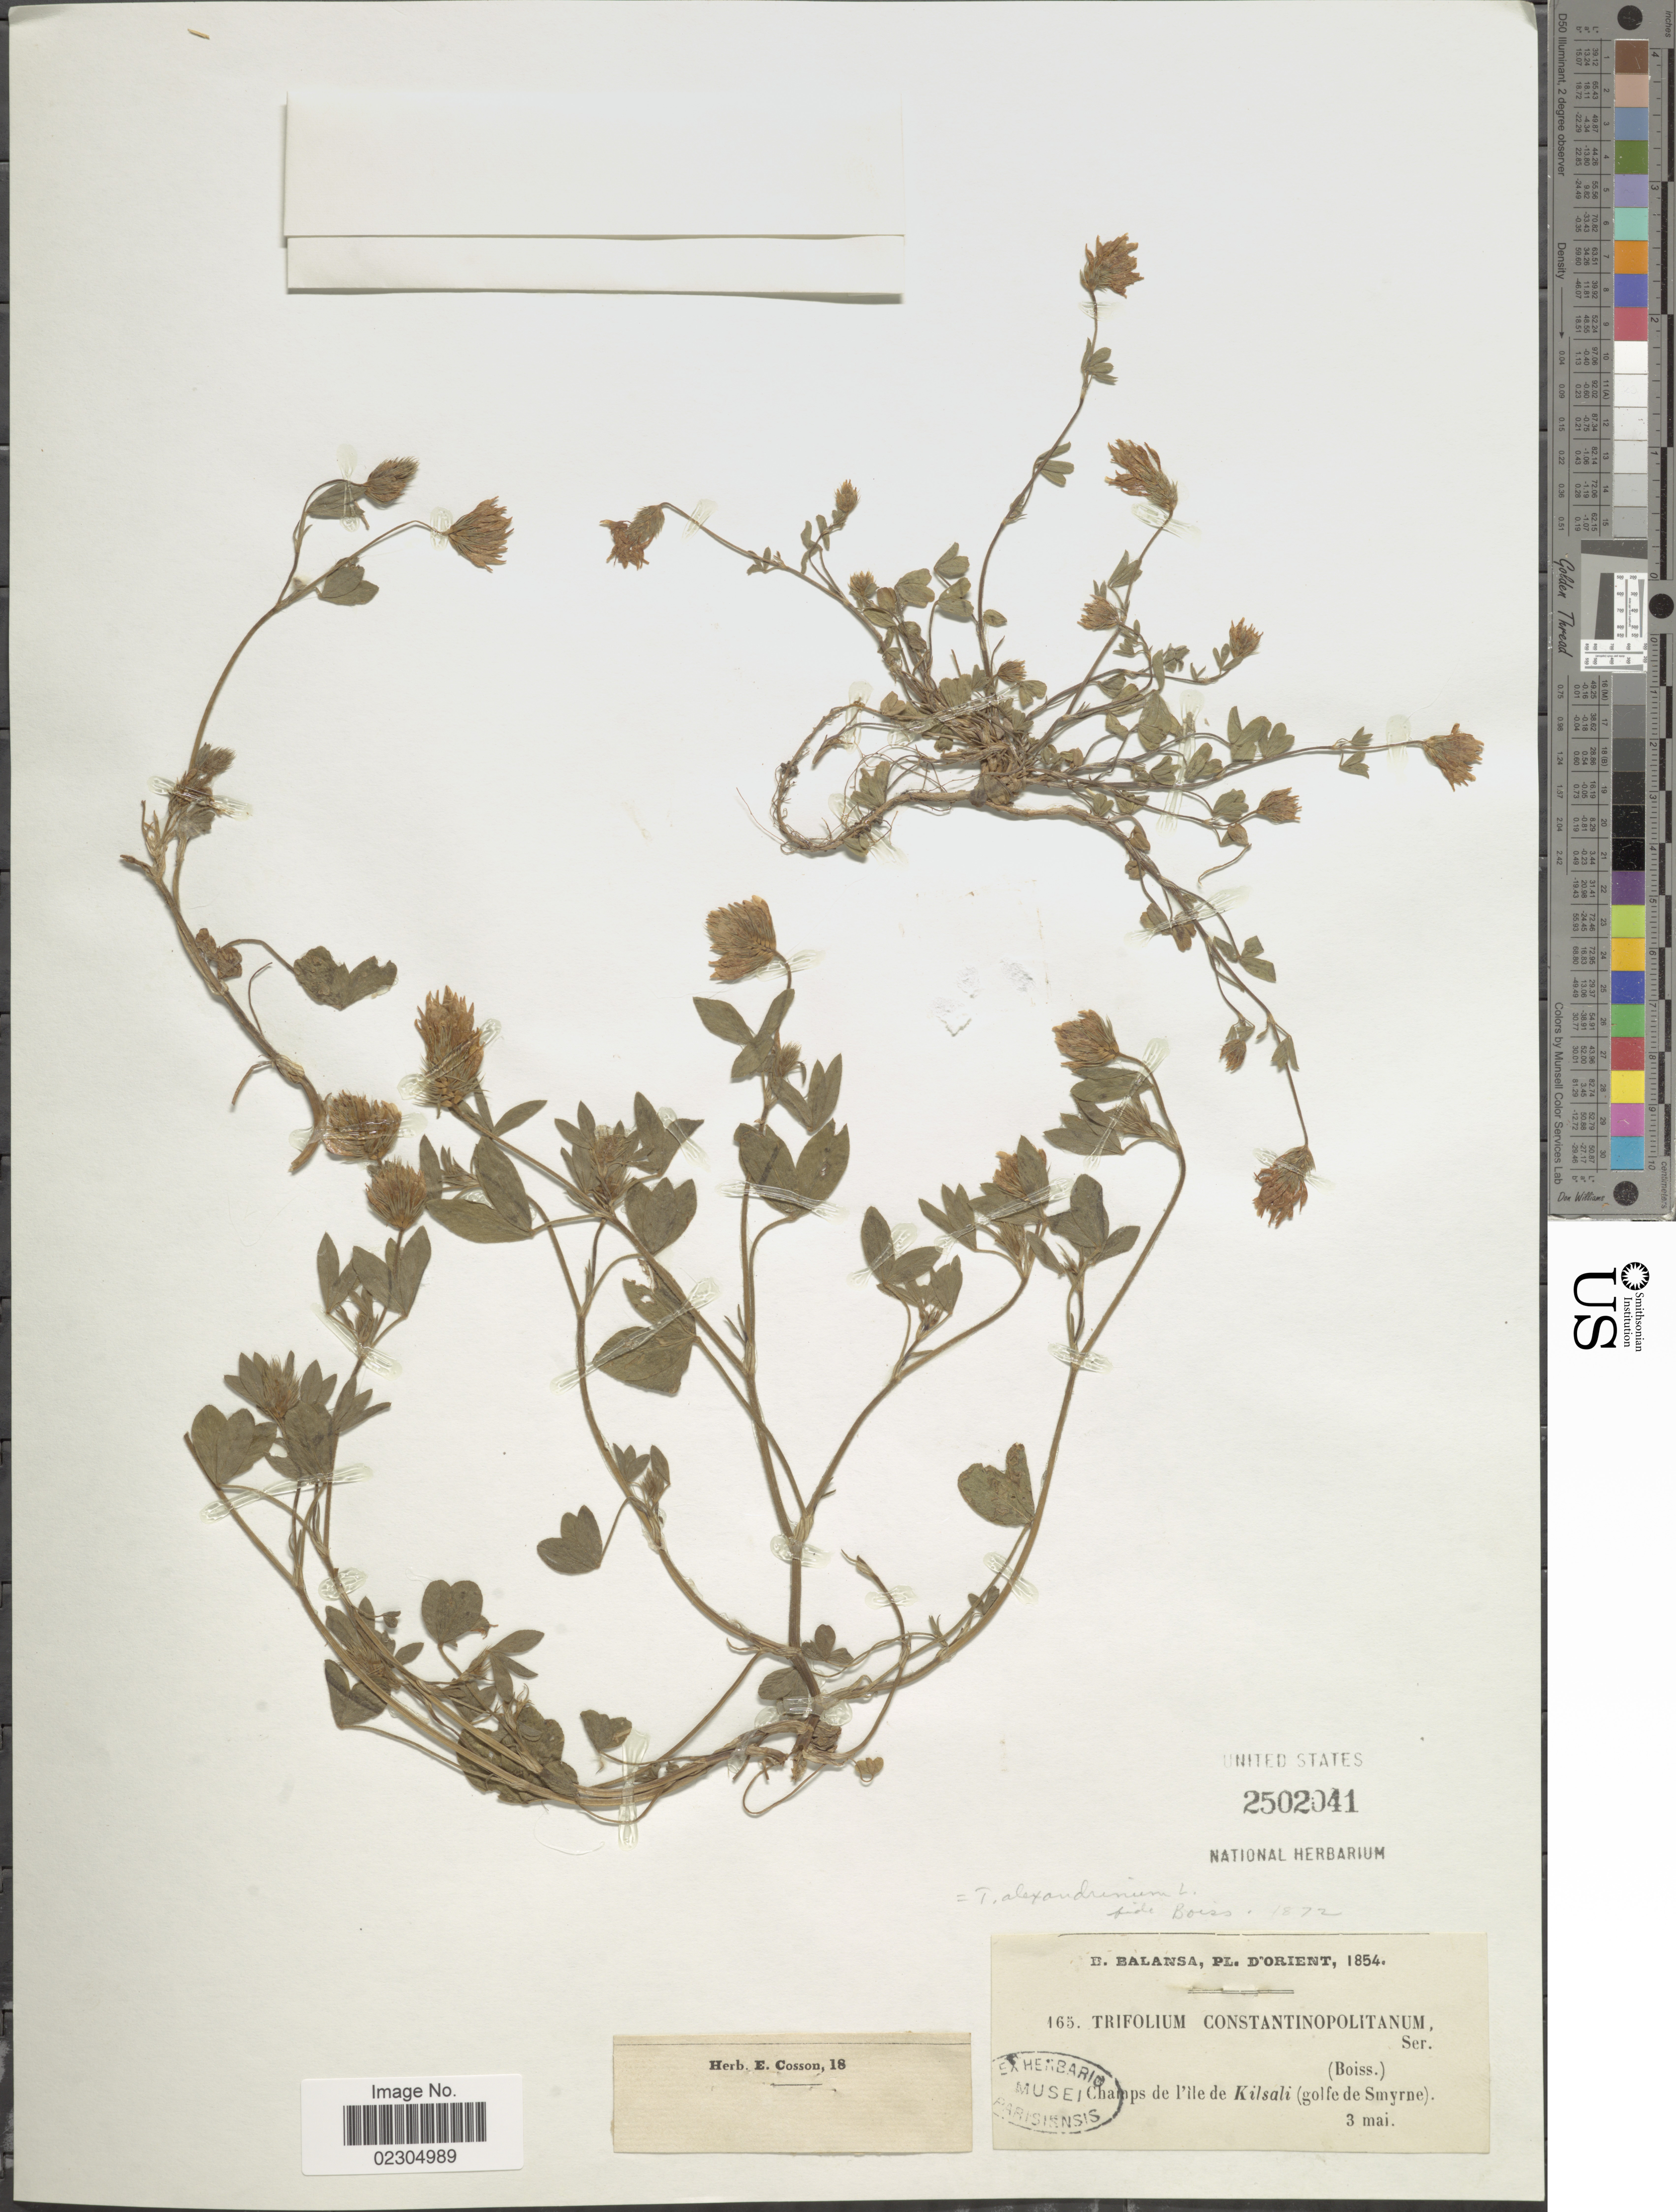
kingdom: Plantae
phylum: Tracheophyta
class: Magnoliopsida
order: Fabales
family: Fabaceae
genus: Trifolium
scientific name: Trifolium alexandrinum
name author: L.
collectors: B. Balansa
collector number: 165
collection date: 1854-05-03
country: Turkey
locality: D'Orient. Champs de l'ile de Kilsali ( golfe de Smyrne).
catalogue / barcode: US 2502041